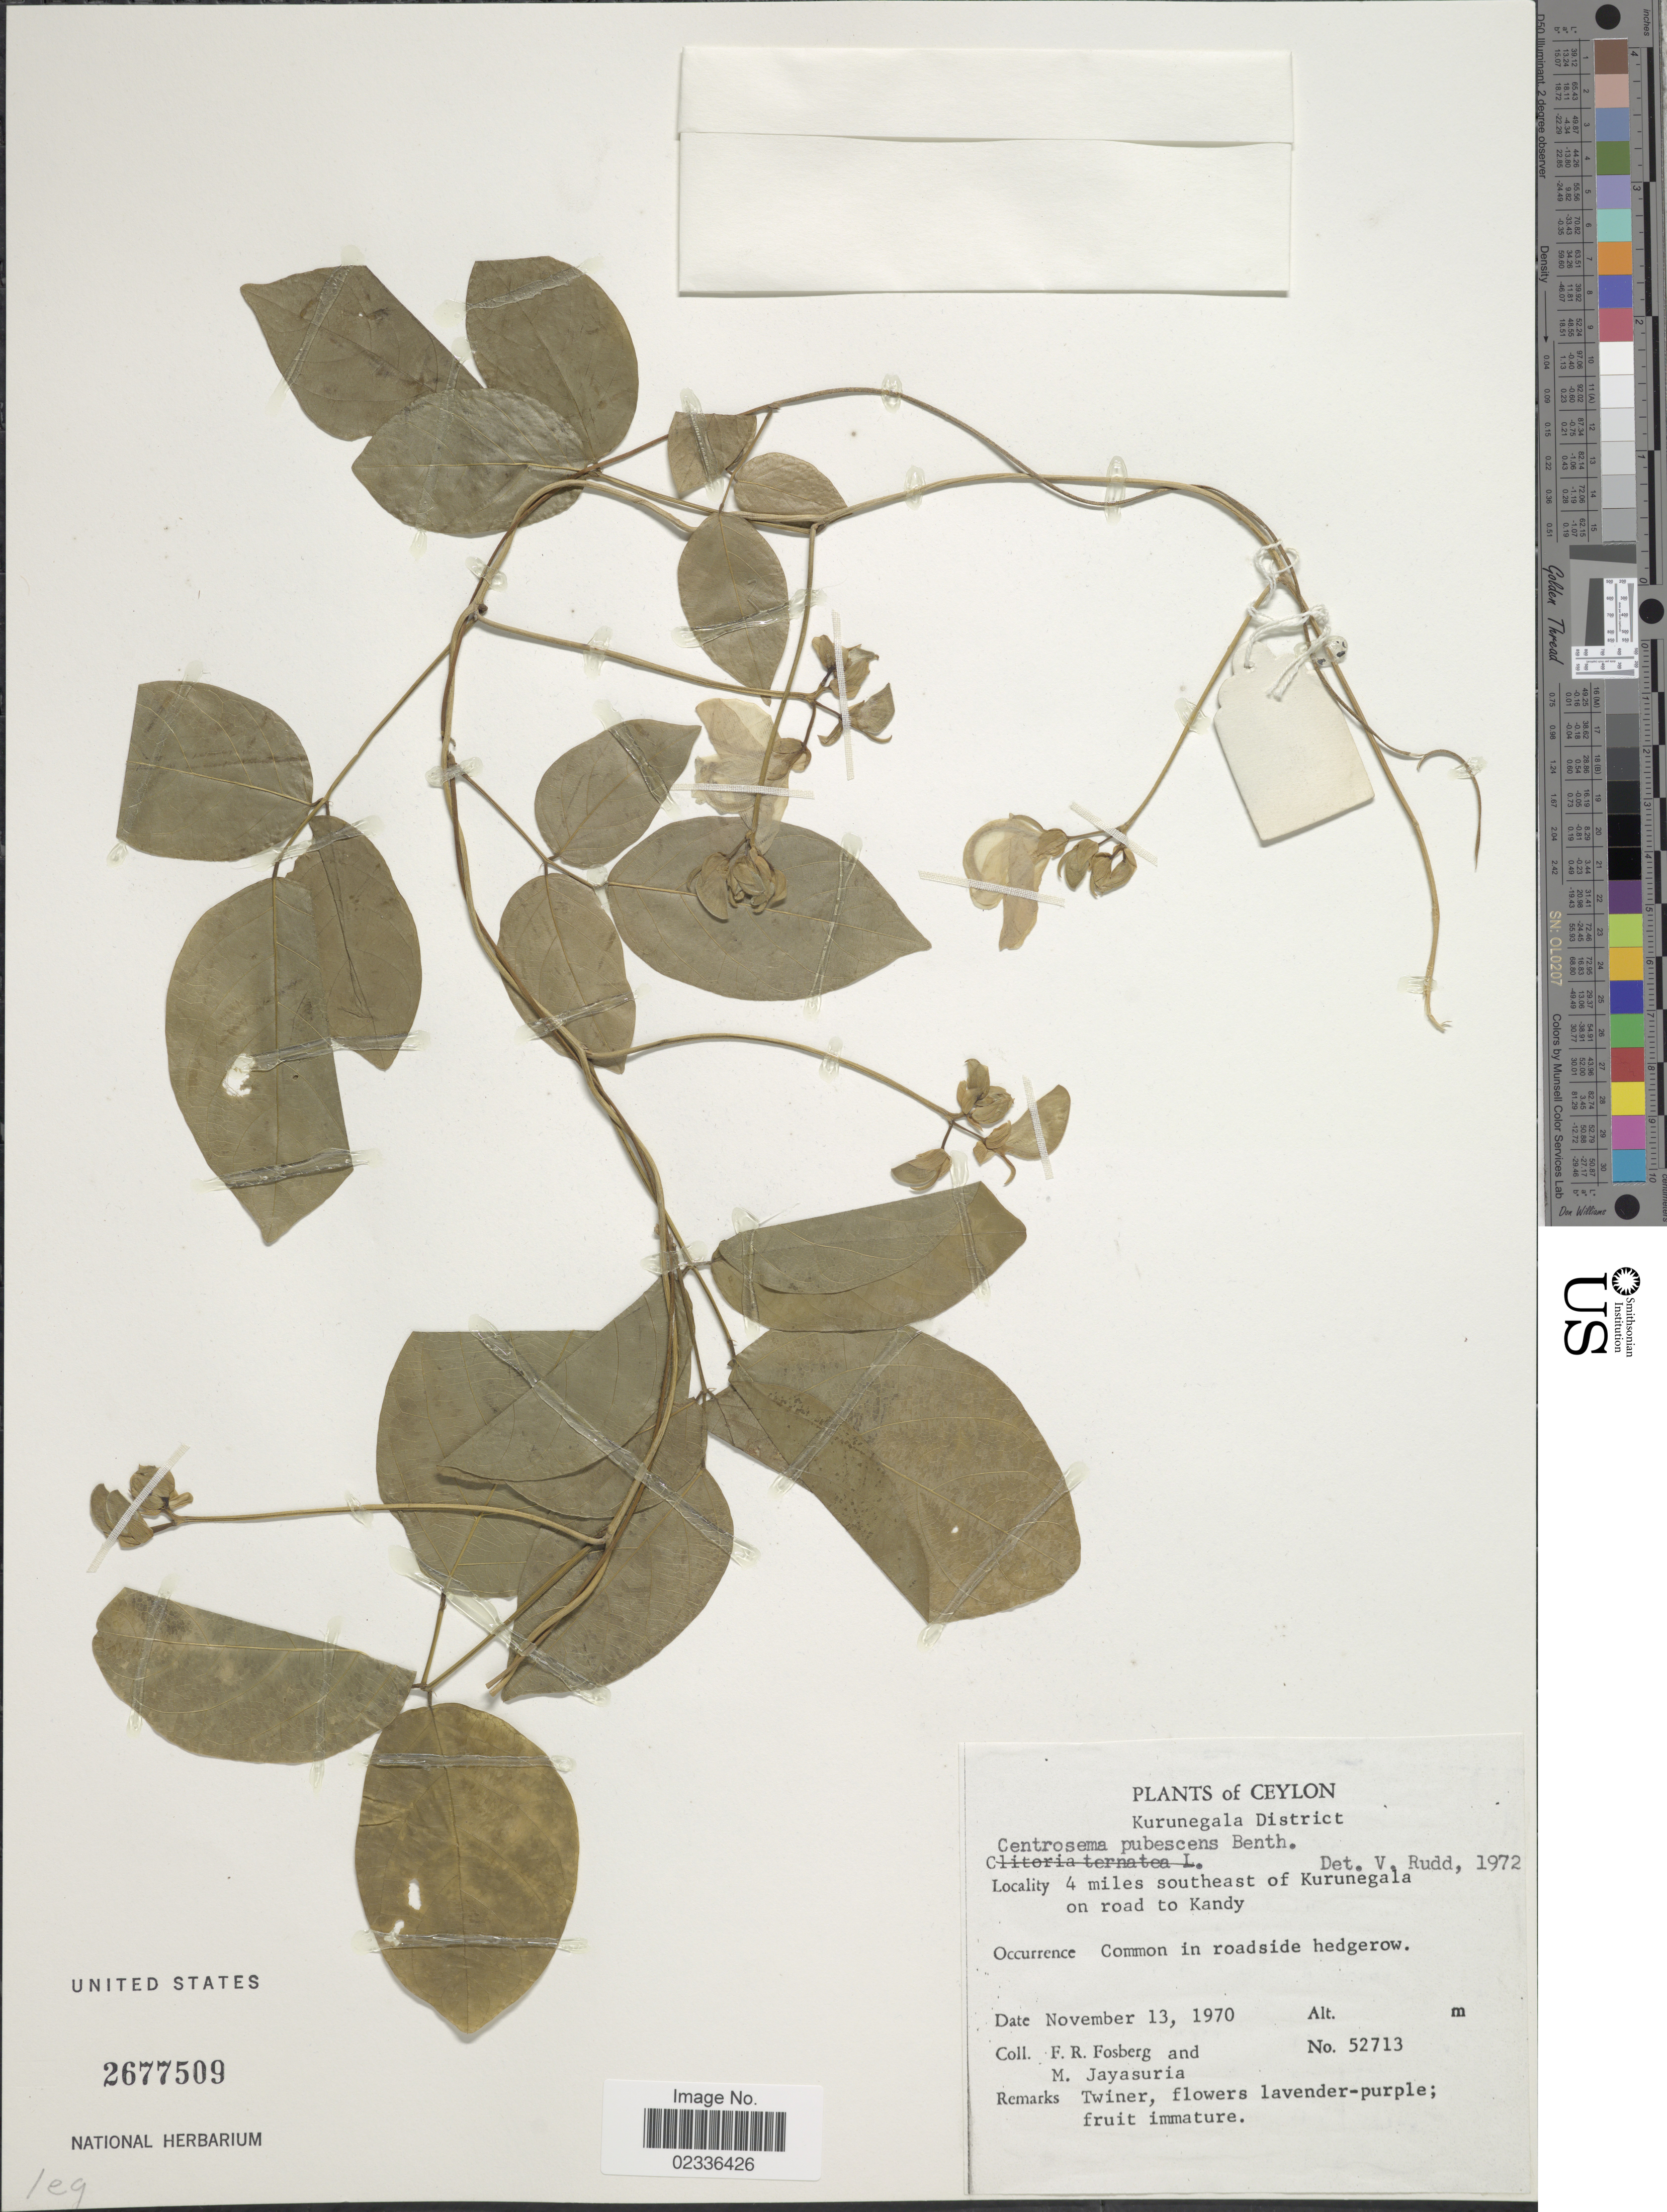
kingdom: Plantae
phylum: Tracheophyta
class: Magnoliopsida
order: Fabales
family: Fabaceae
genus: Centrosema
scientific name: Centrosema pubescens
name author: Benth.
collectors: F. R. Fosberg & M. Jayasuria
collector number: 52713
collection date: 1970-11-13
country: Sri Lanka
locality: Ceylon, Kurunegala District, 4 miles southeast of Kurunegala on road to Kandy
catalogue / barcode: US 2677509